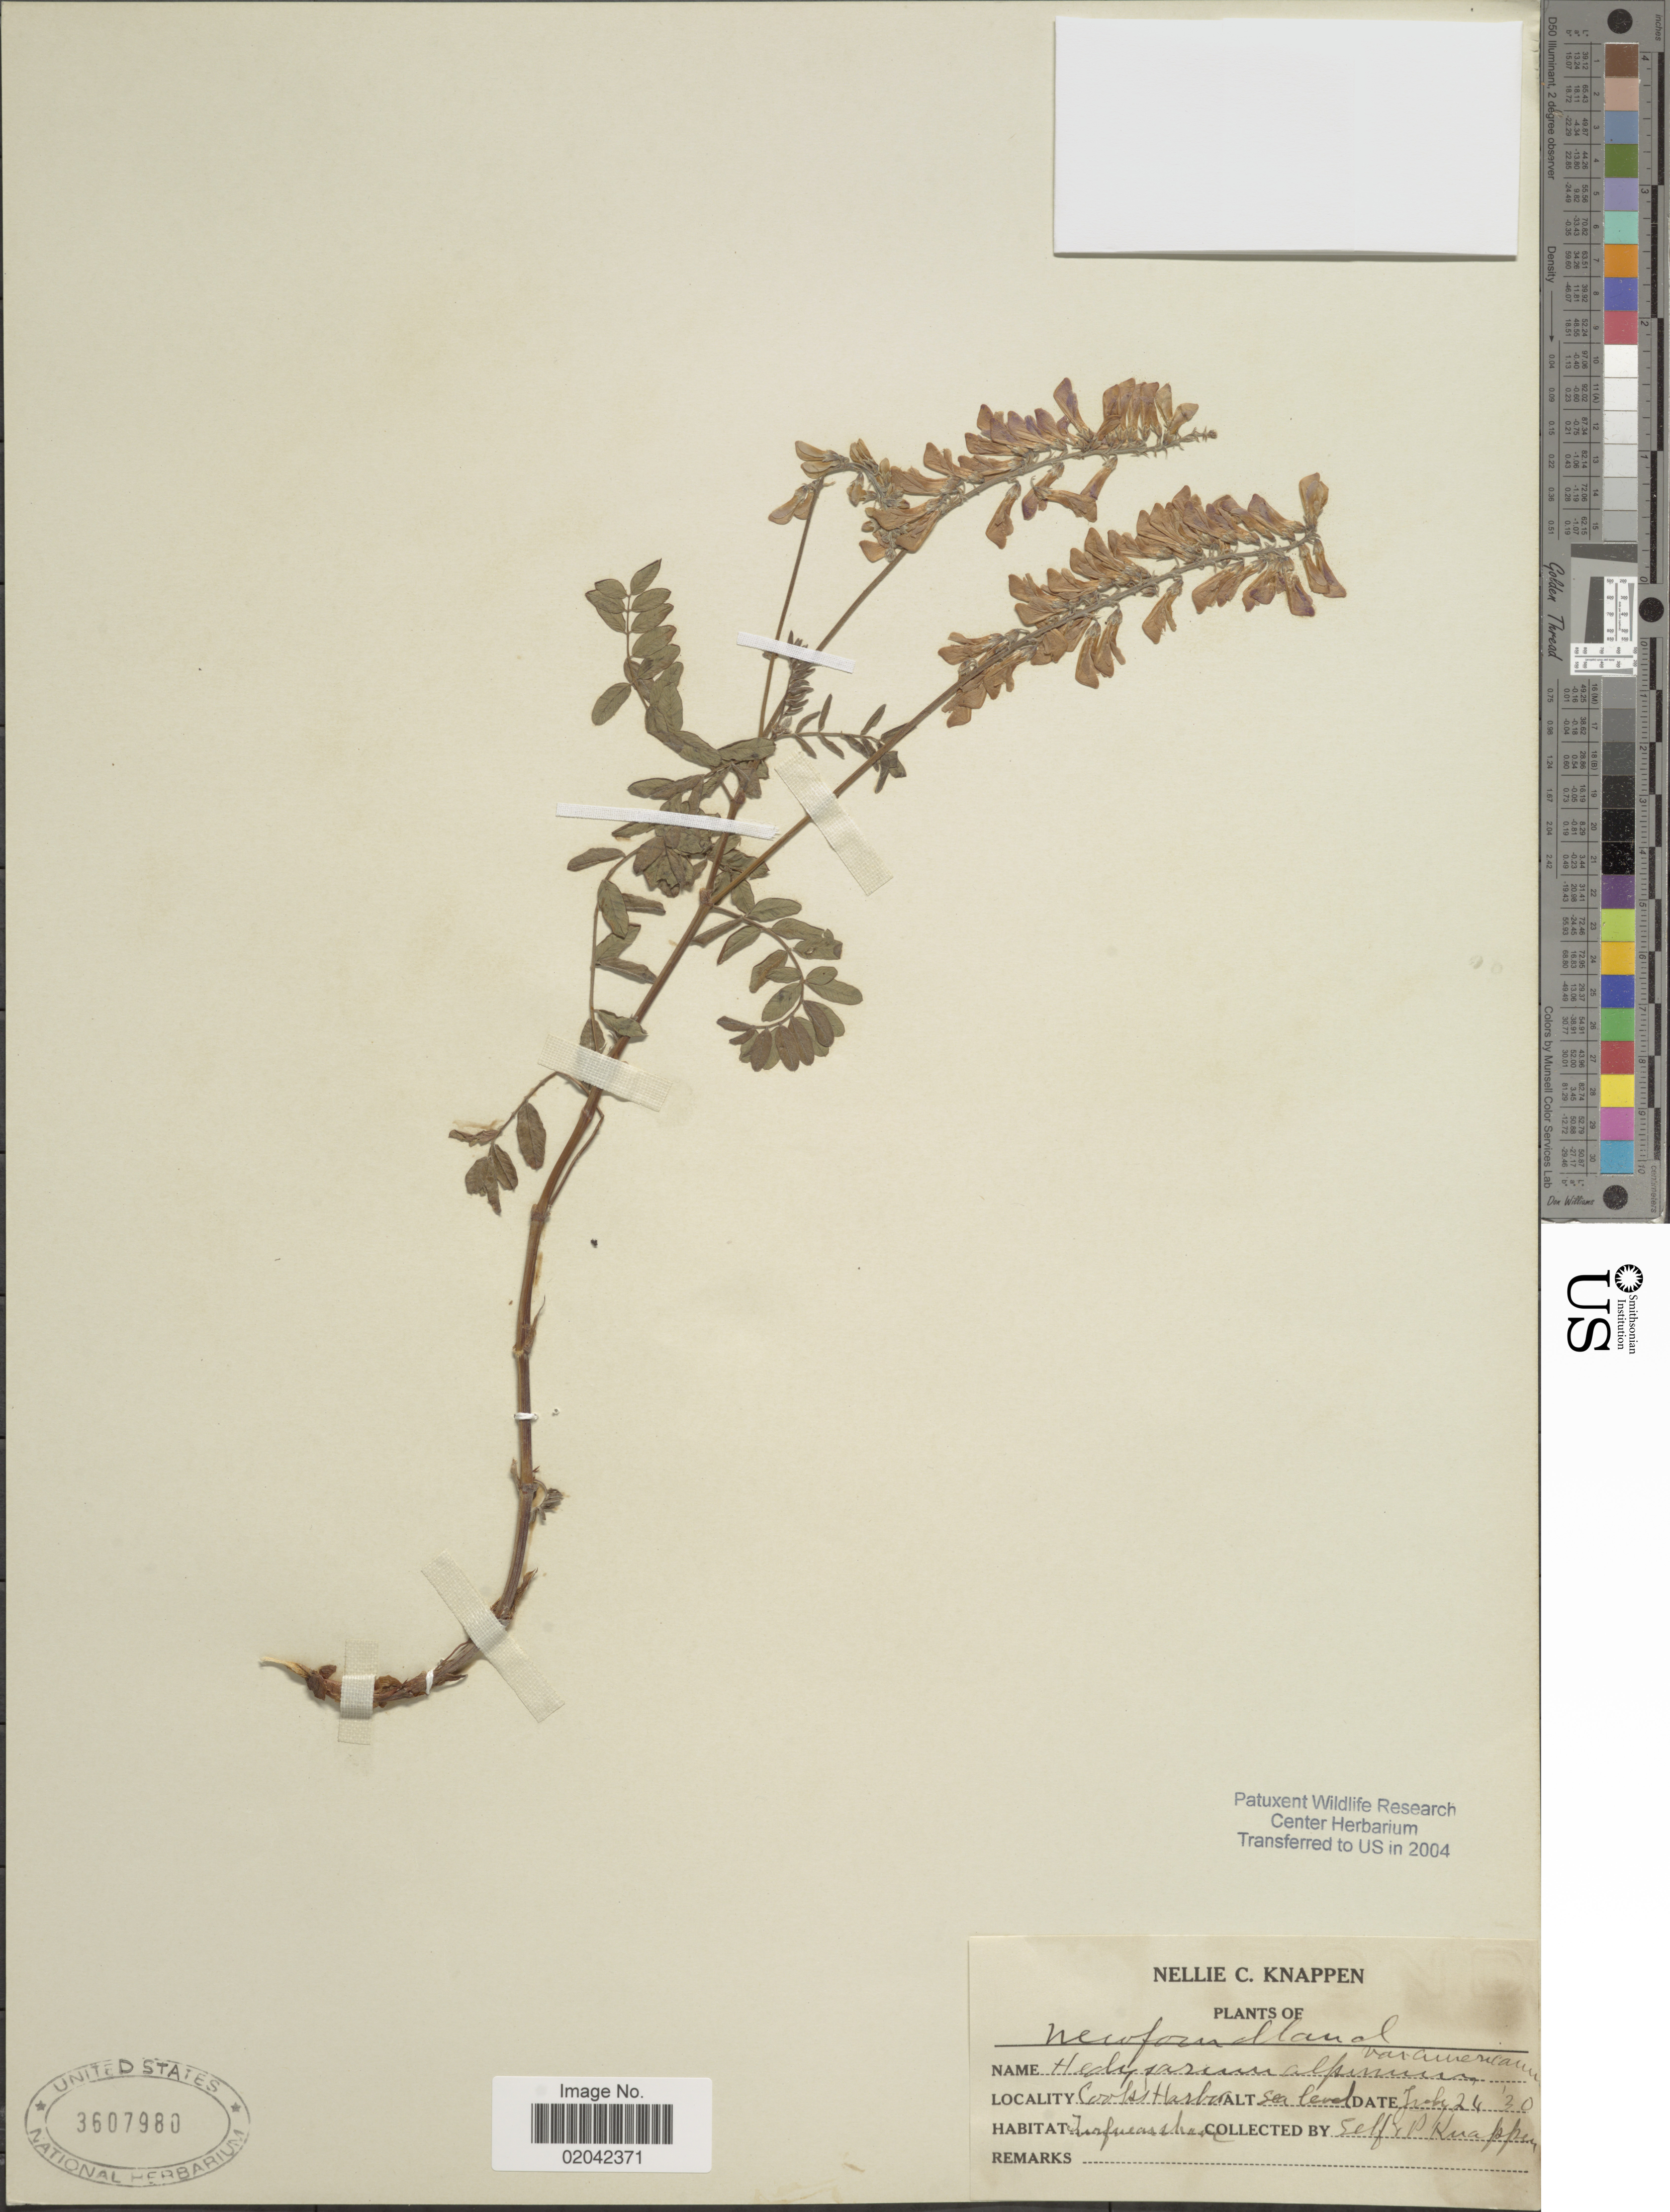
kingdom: Plantae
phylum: Tracheophyta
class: Magnoliopsida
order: Fabales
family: Fabaceae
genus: Hedysarum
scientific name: Hedysarum alpinum var. americanum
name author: Michx. ex Pursh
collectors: N. Knappen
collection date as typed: Transcribed d/m/y: 24/7/30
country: Canada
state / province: Newfoundland and Labrador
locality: Cook's Harbor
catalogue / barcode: US 3607980